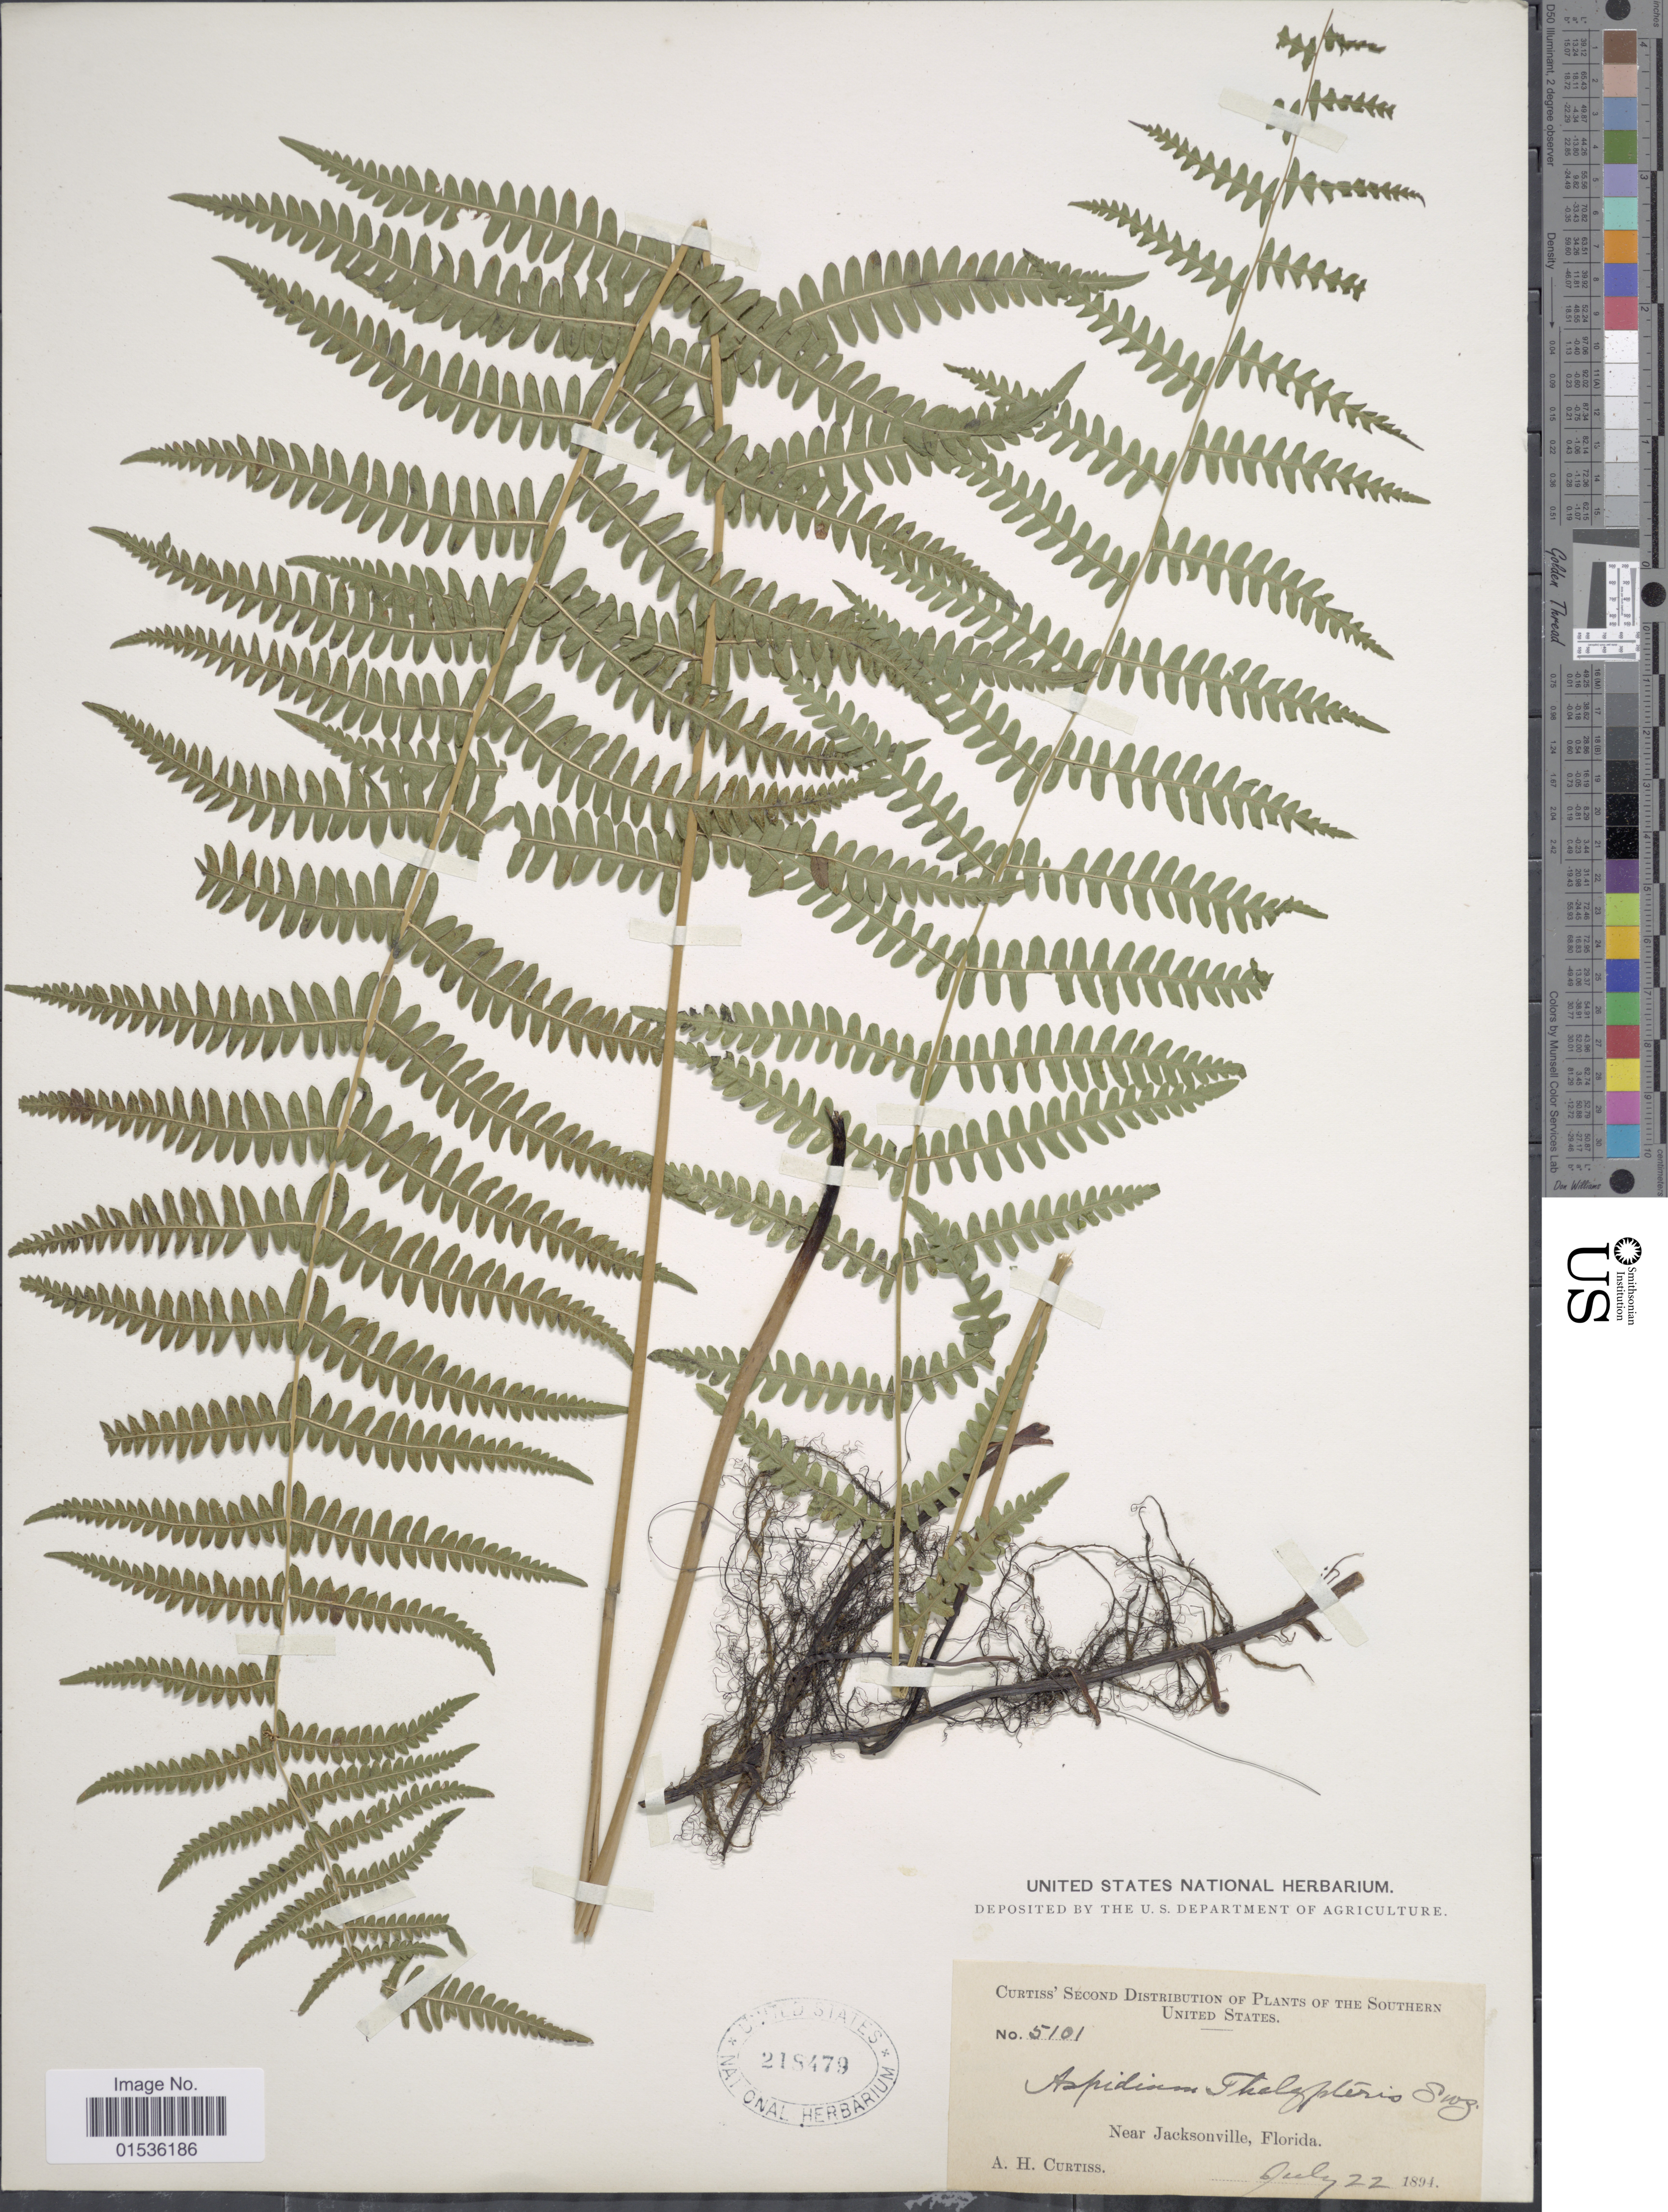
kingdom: Plantae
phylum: Tracheophyta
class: Polypodiopsida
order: Polypodiales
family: Thelypteridaceae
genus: Phegopteris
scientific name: Phegopteris connectilis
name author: (Michx.) Watt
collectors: A. H. Curtiss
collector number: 5101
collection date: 1894-07-22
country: United States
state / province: Florida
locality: Near Jacksonville, Florida.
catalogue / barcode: US 218479